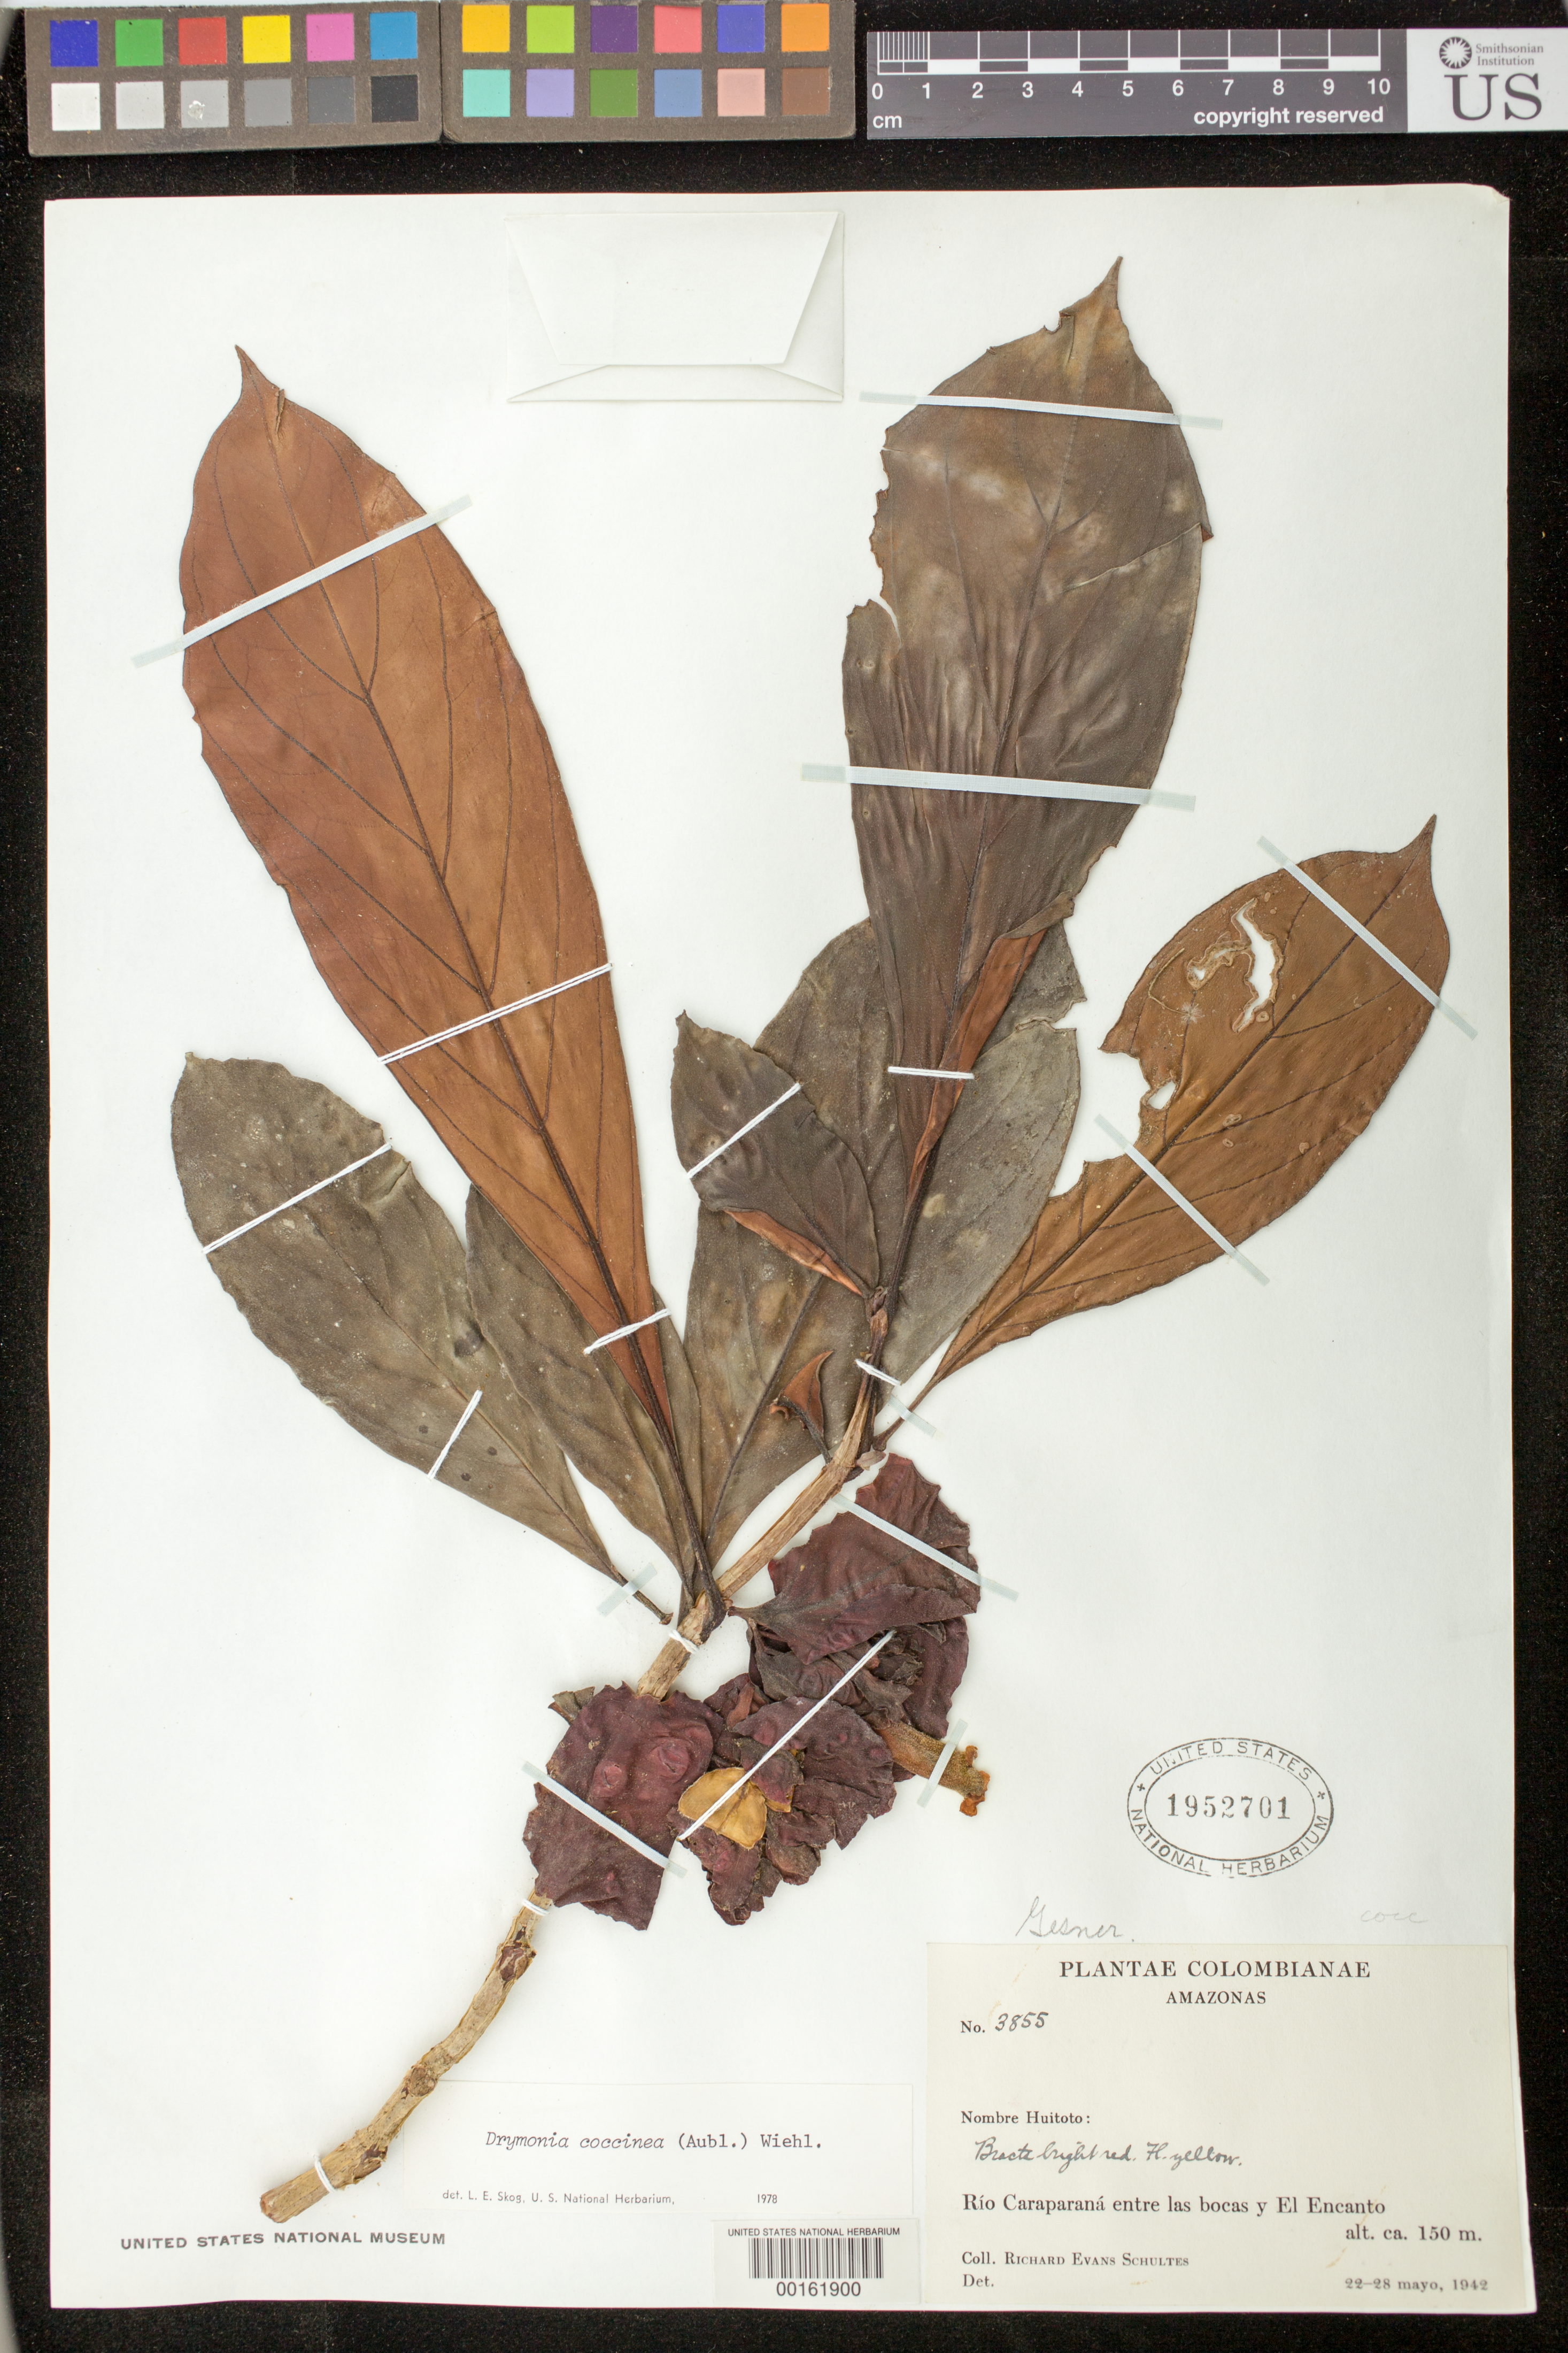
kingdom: Plantae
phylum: Tracheophyta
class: Magnoliopsida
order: Lamiales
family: Gesneriaceae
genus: Drymonia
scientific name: Drymonia pendula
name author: (Poepp.) Wiehler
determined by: Clark, J. L., (SEL), The Marie Selby Botanical Garden (UNITED STATES)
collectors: R. E. Schultes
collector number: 3855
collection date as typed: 22-28 May 1942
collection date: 1942-05-22/1942-05-28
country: Colombia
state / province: Amazônas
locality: Río Caraparaná entre las bocas y El Encanto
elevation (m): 150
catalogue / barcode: US 1952701